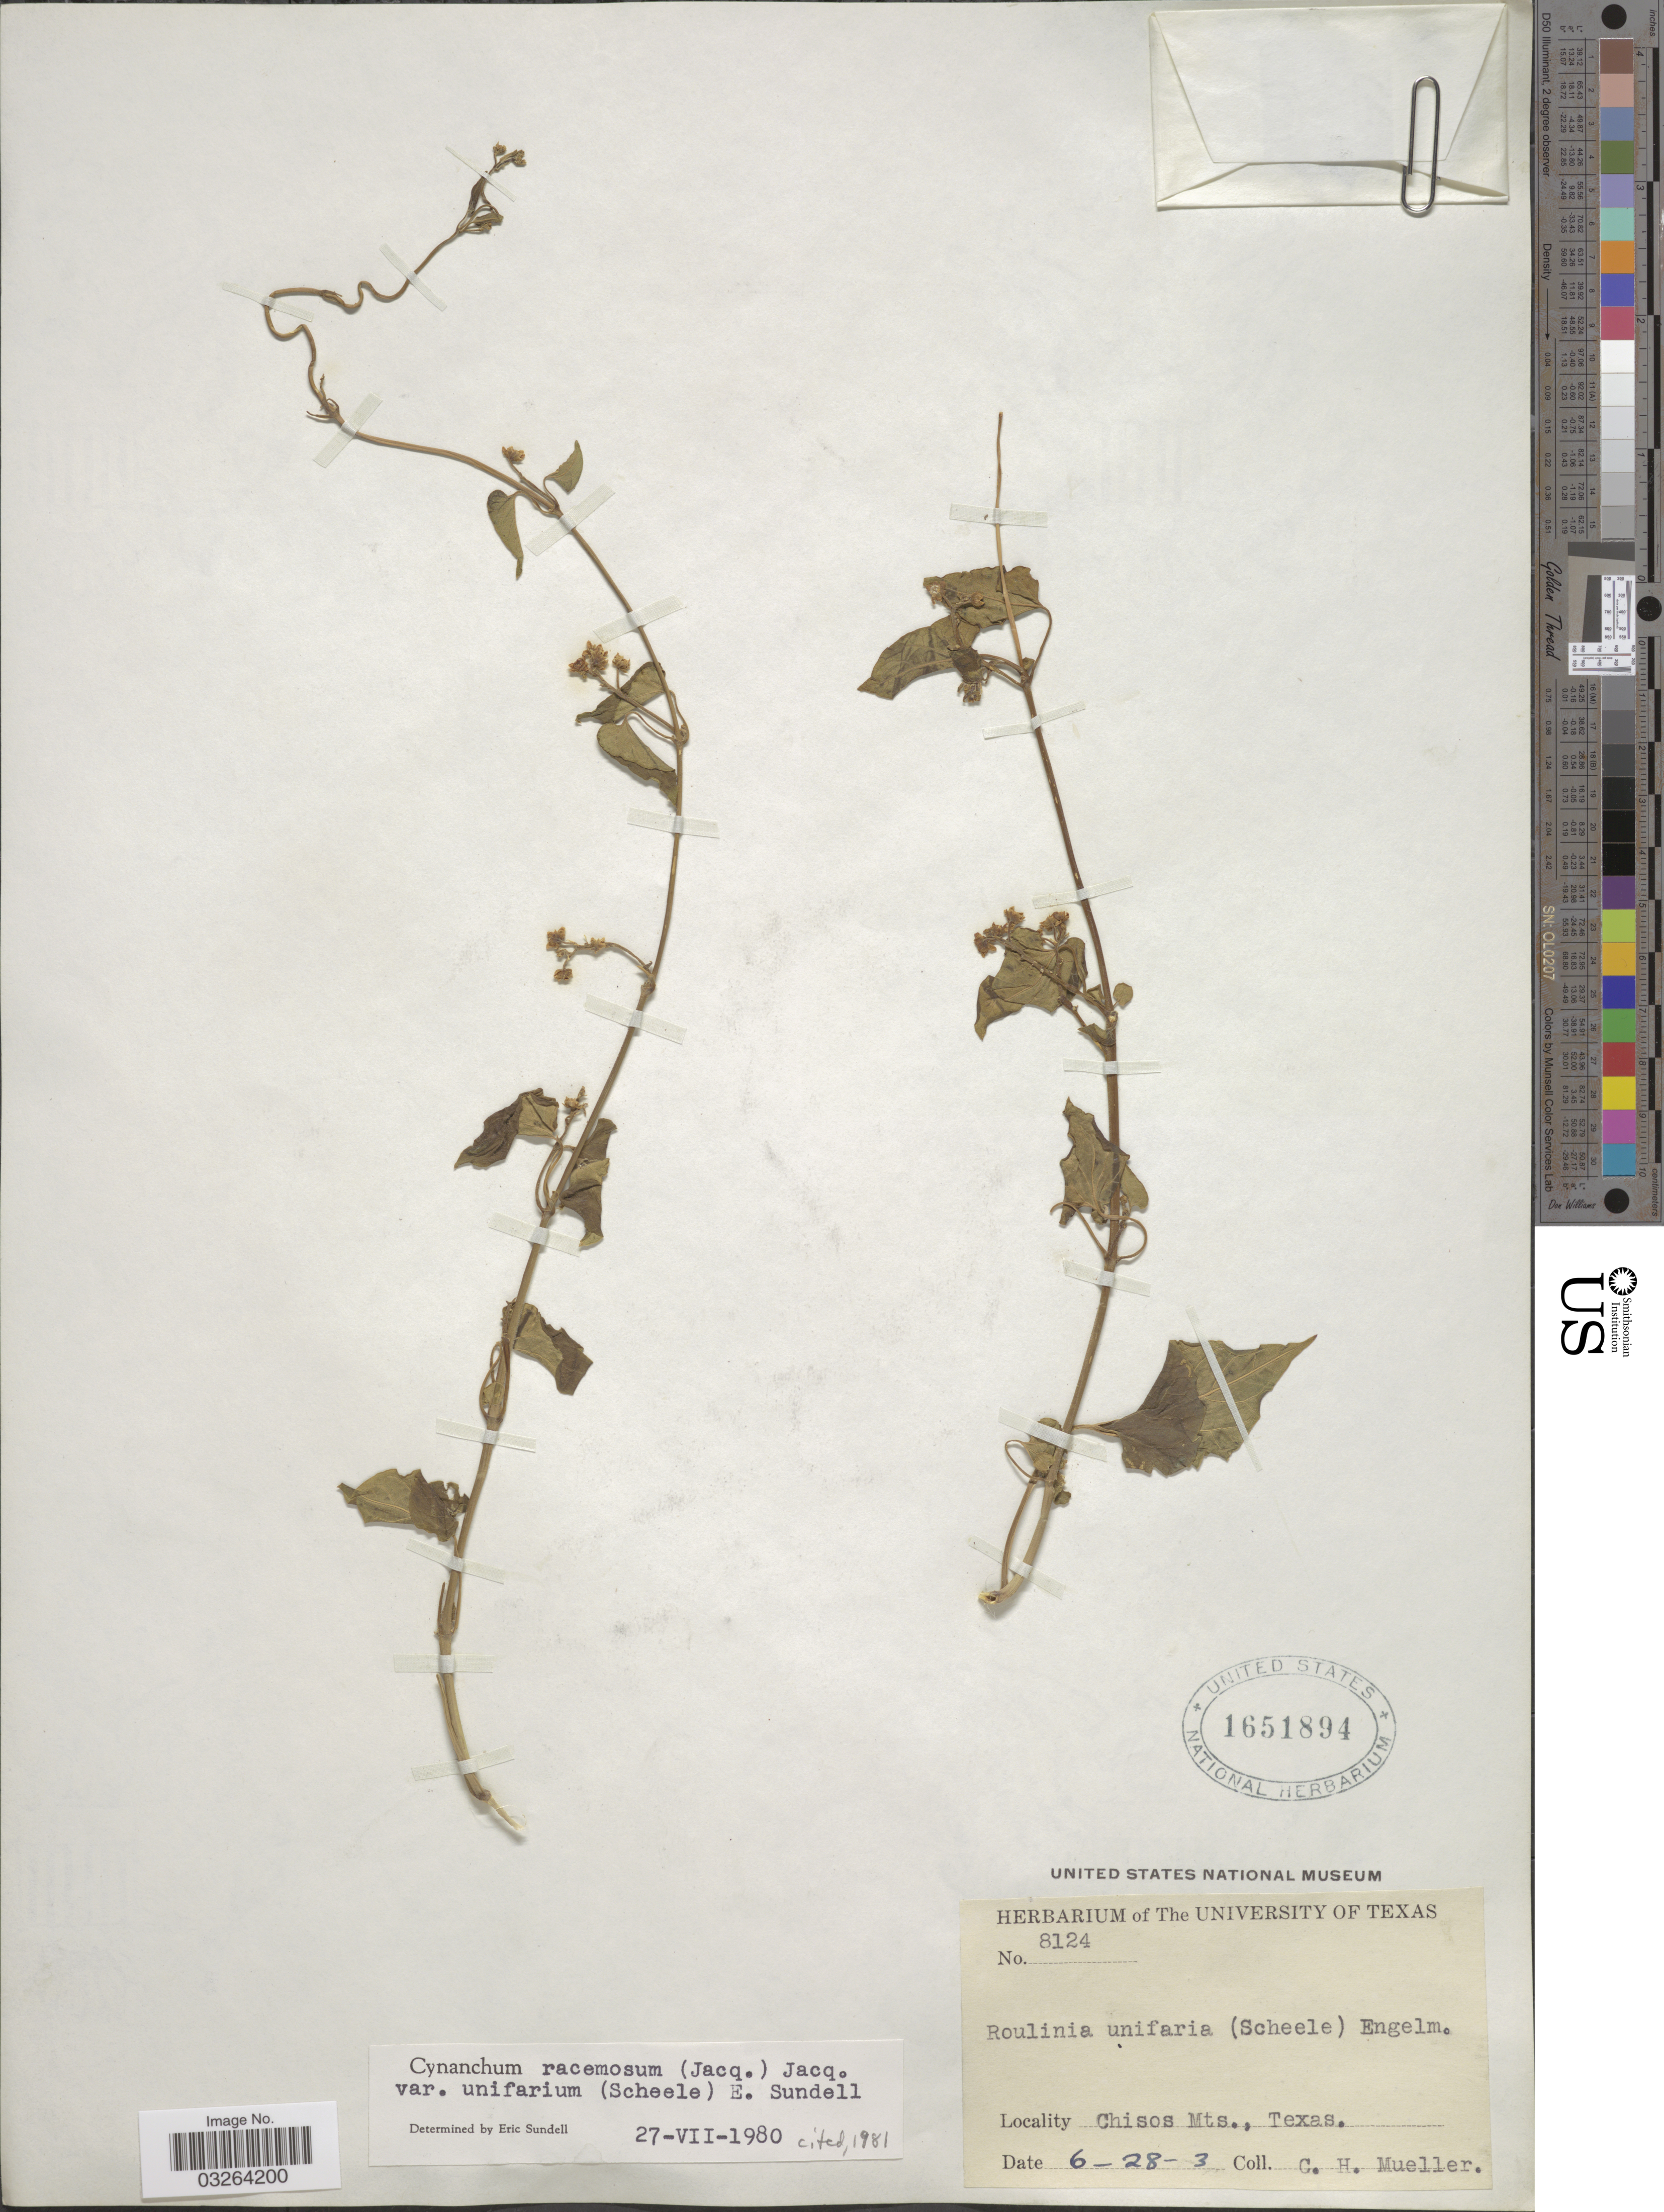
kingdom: Plantae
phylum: Tracheophyta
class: Magnoliopsida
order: Gentianales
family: Apocynaceae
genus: Cynanchum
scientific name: Cynanchum racemosum var. unifarium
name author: (Scheele) Sundell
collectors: C. H. Mueller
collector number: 8124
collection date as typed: Transcribed d/m/y: 28/6/3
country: United States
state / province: Texas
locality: Chisos Mts.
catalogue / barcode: US 1651894